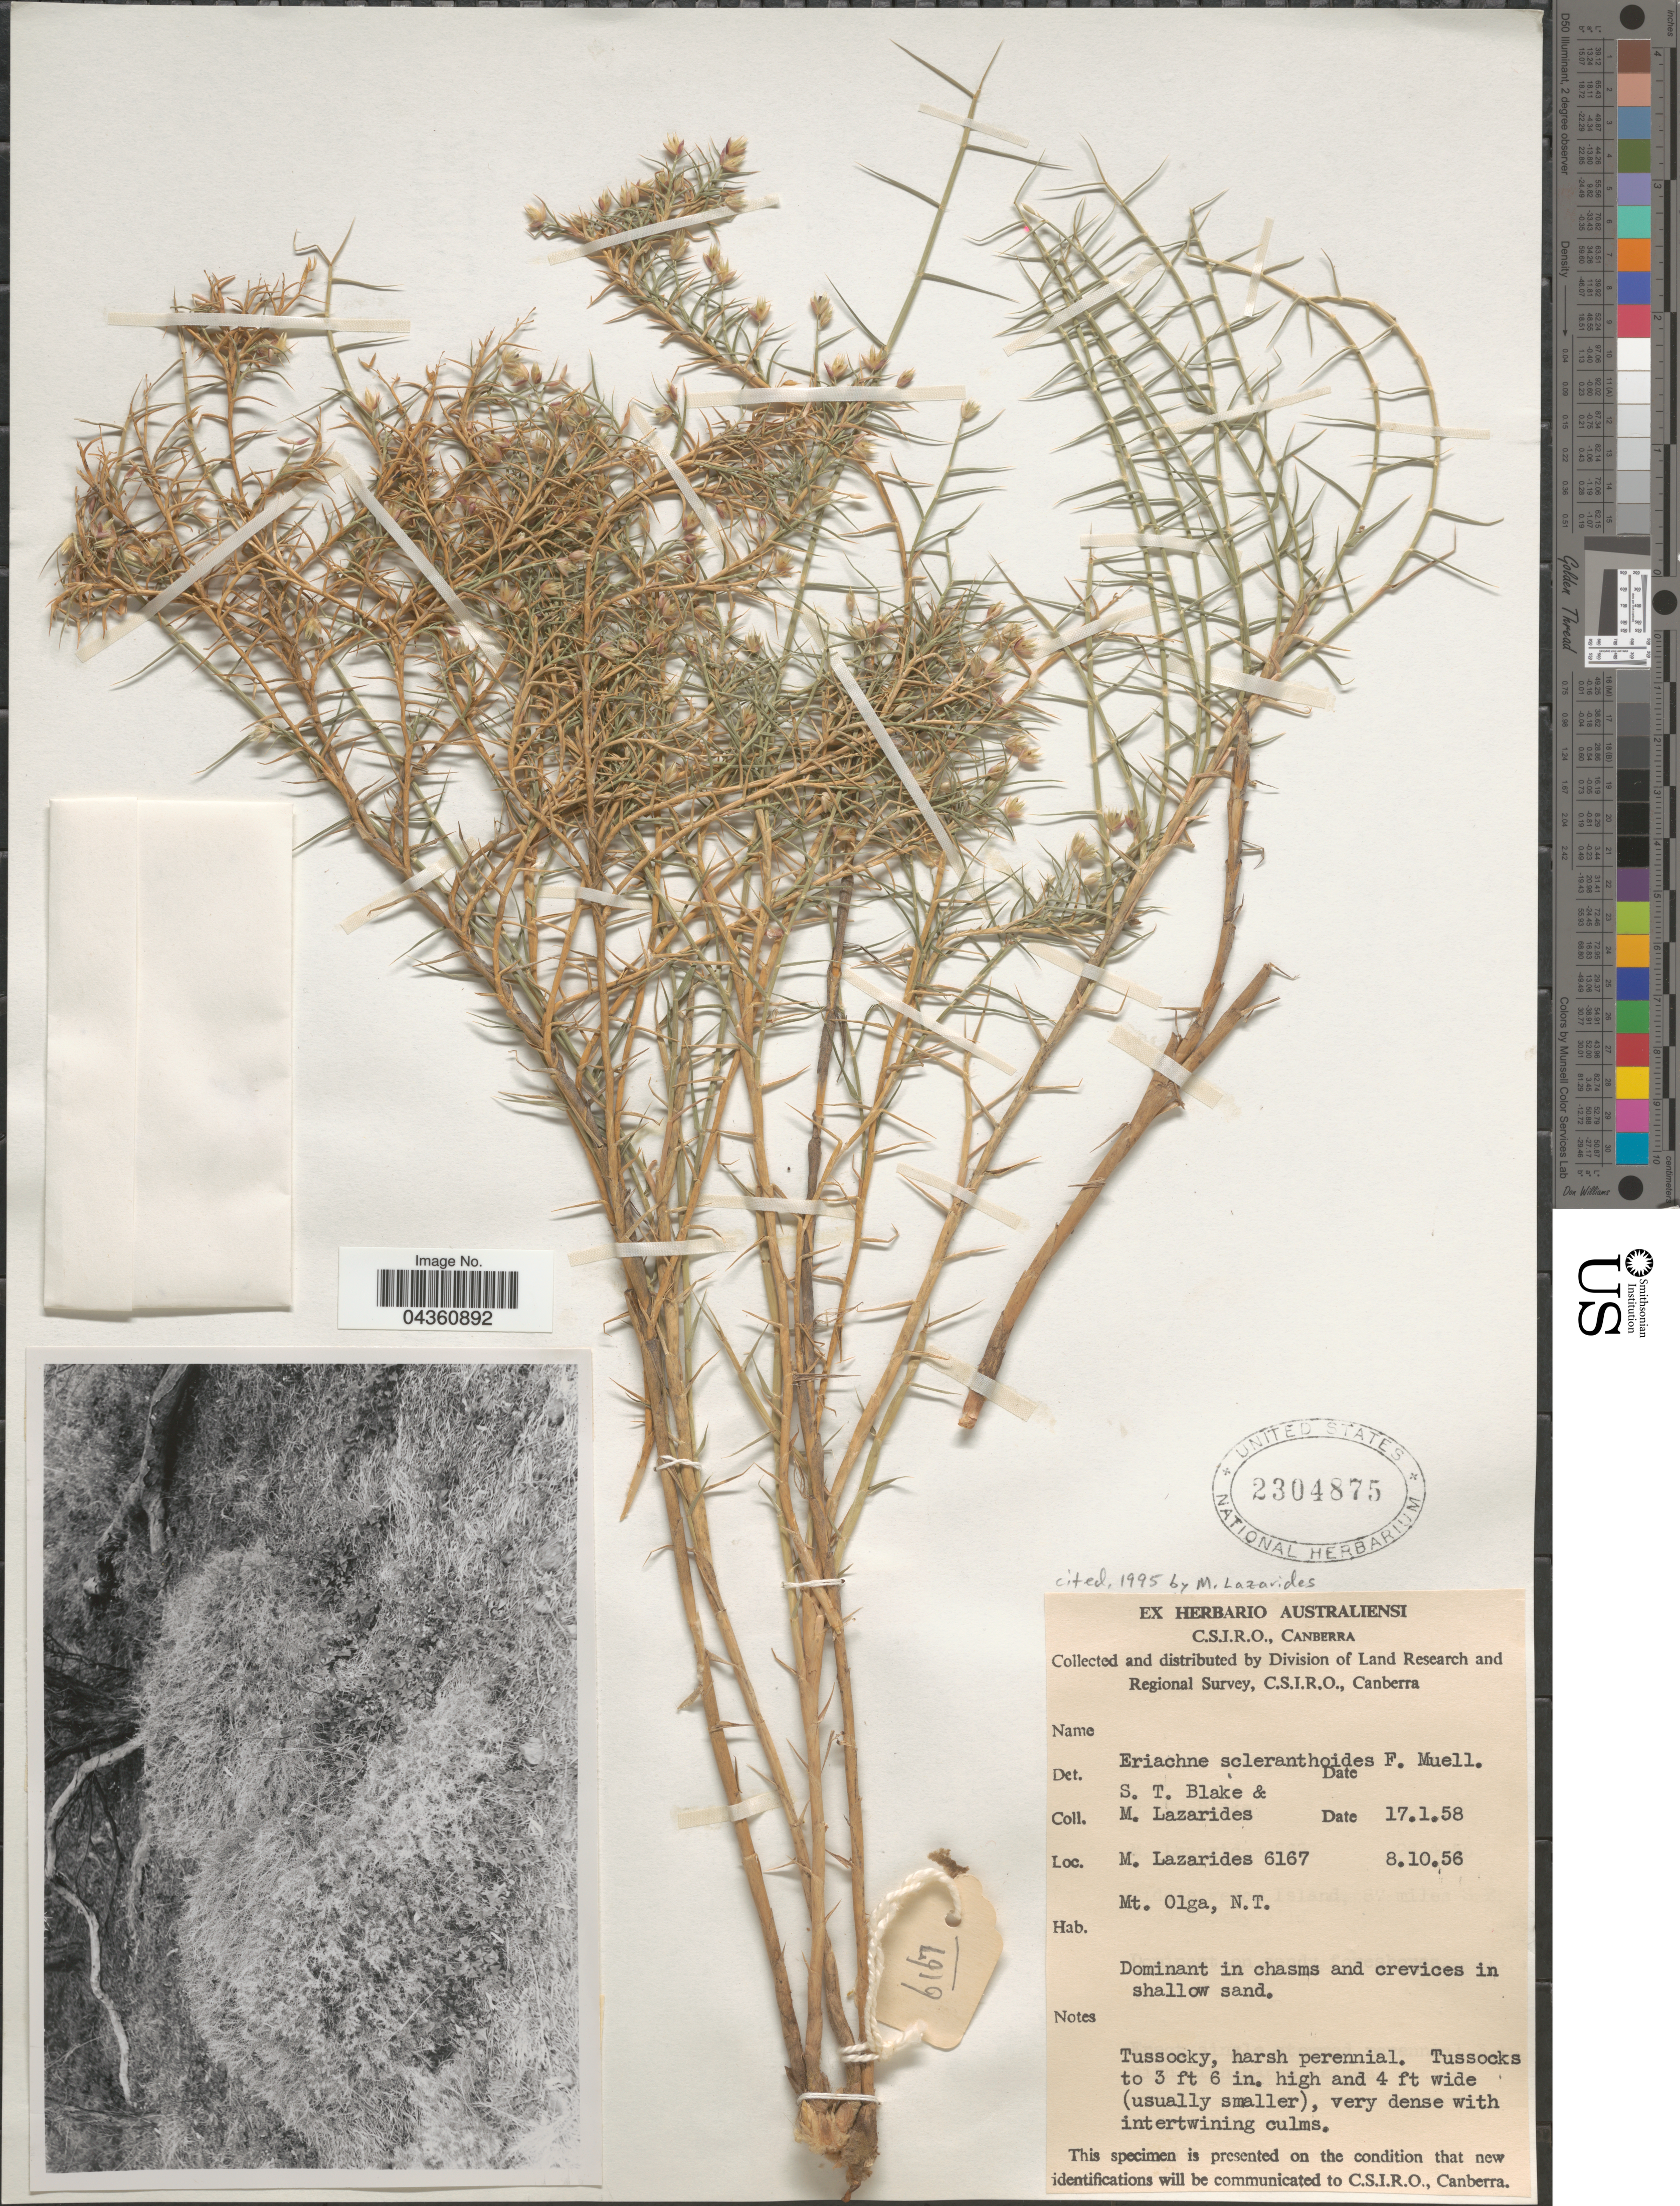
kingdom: Plantae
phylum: Tracheophyta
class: Liliopsida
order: Poales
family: Poaceae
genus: Eriachne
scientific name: Eriachne scleranthoides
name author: F. Muell.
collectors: M. Lazarides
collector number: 6167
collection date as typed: Transcribed d/m/y: 8/10/56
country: Australia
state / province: Northern Territory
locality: Division of Land Research and Regional Survey. Mt. Olga.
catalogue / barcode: US 2304875